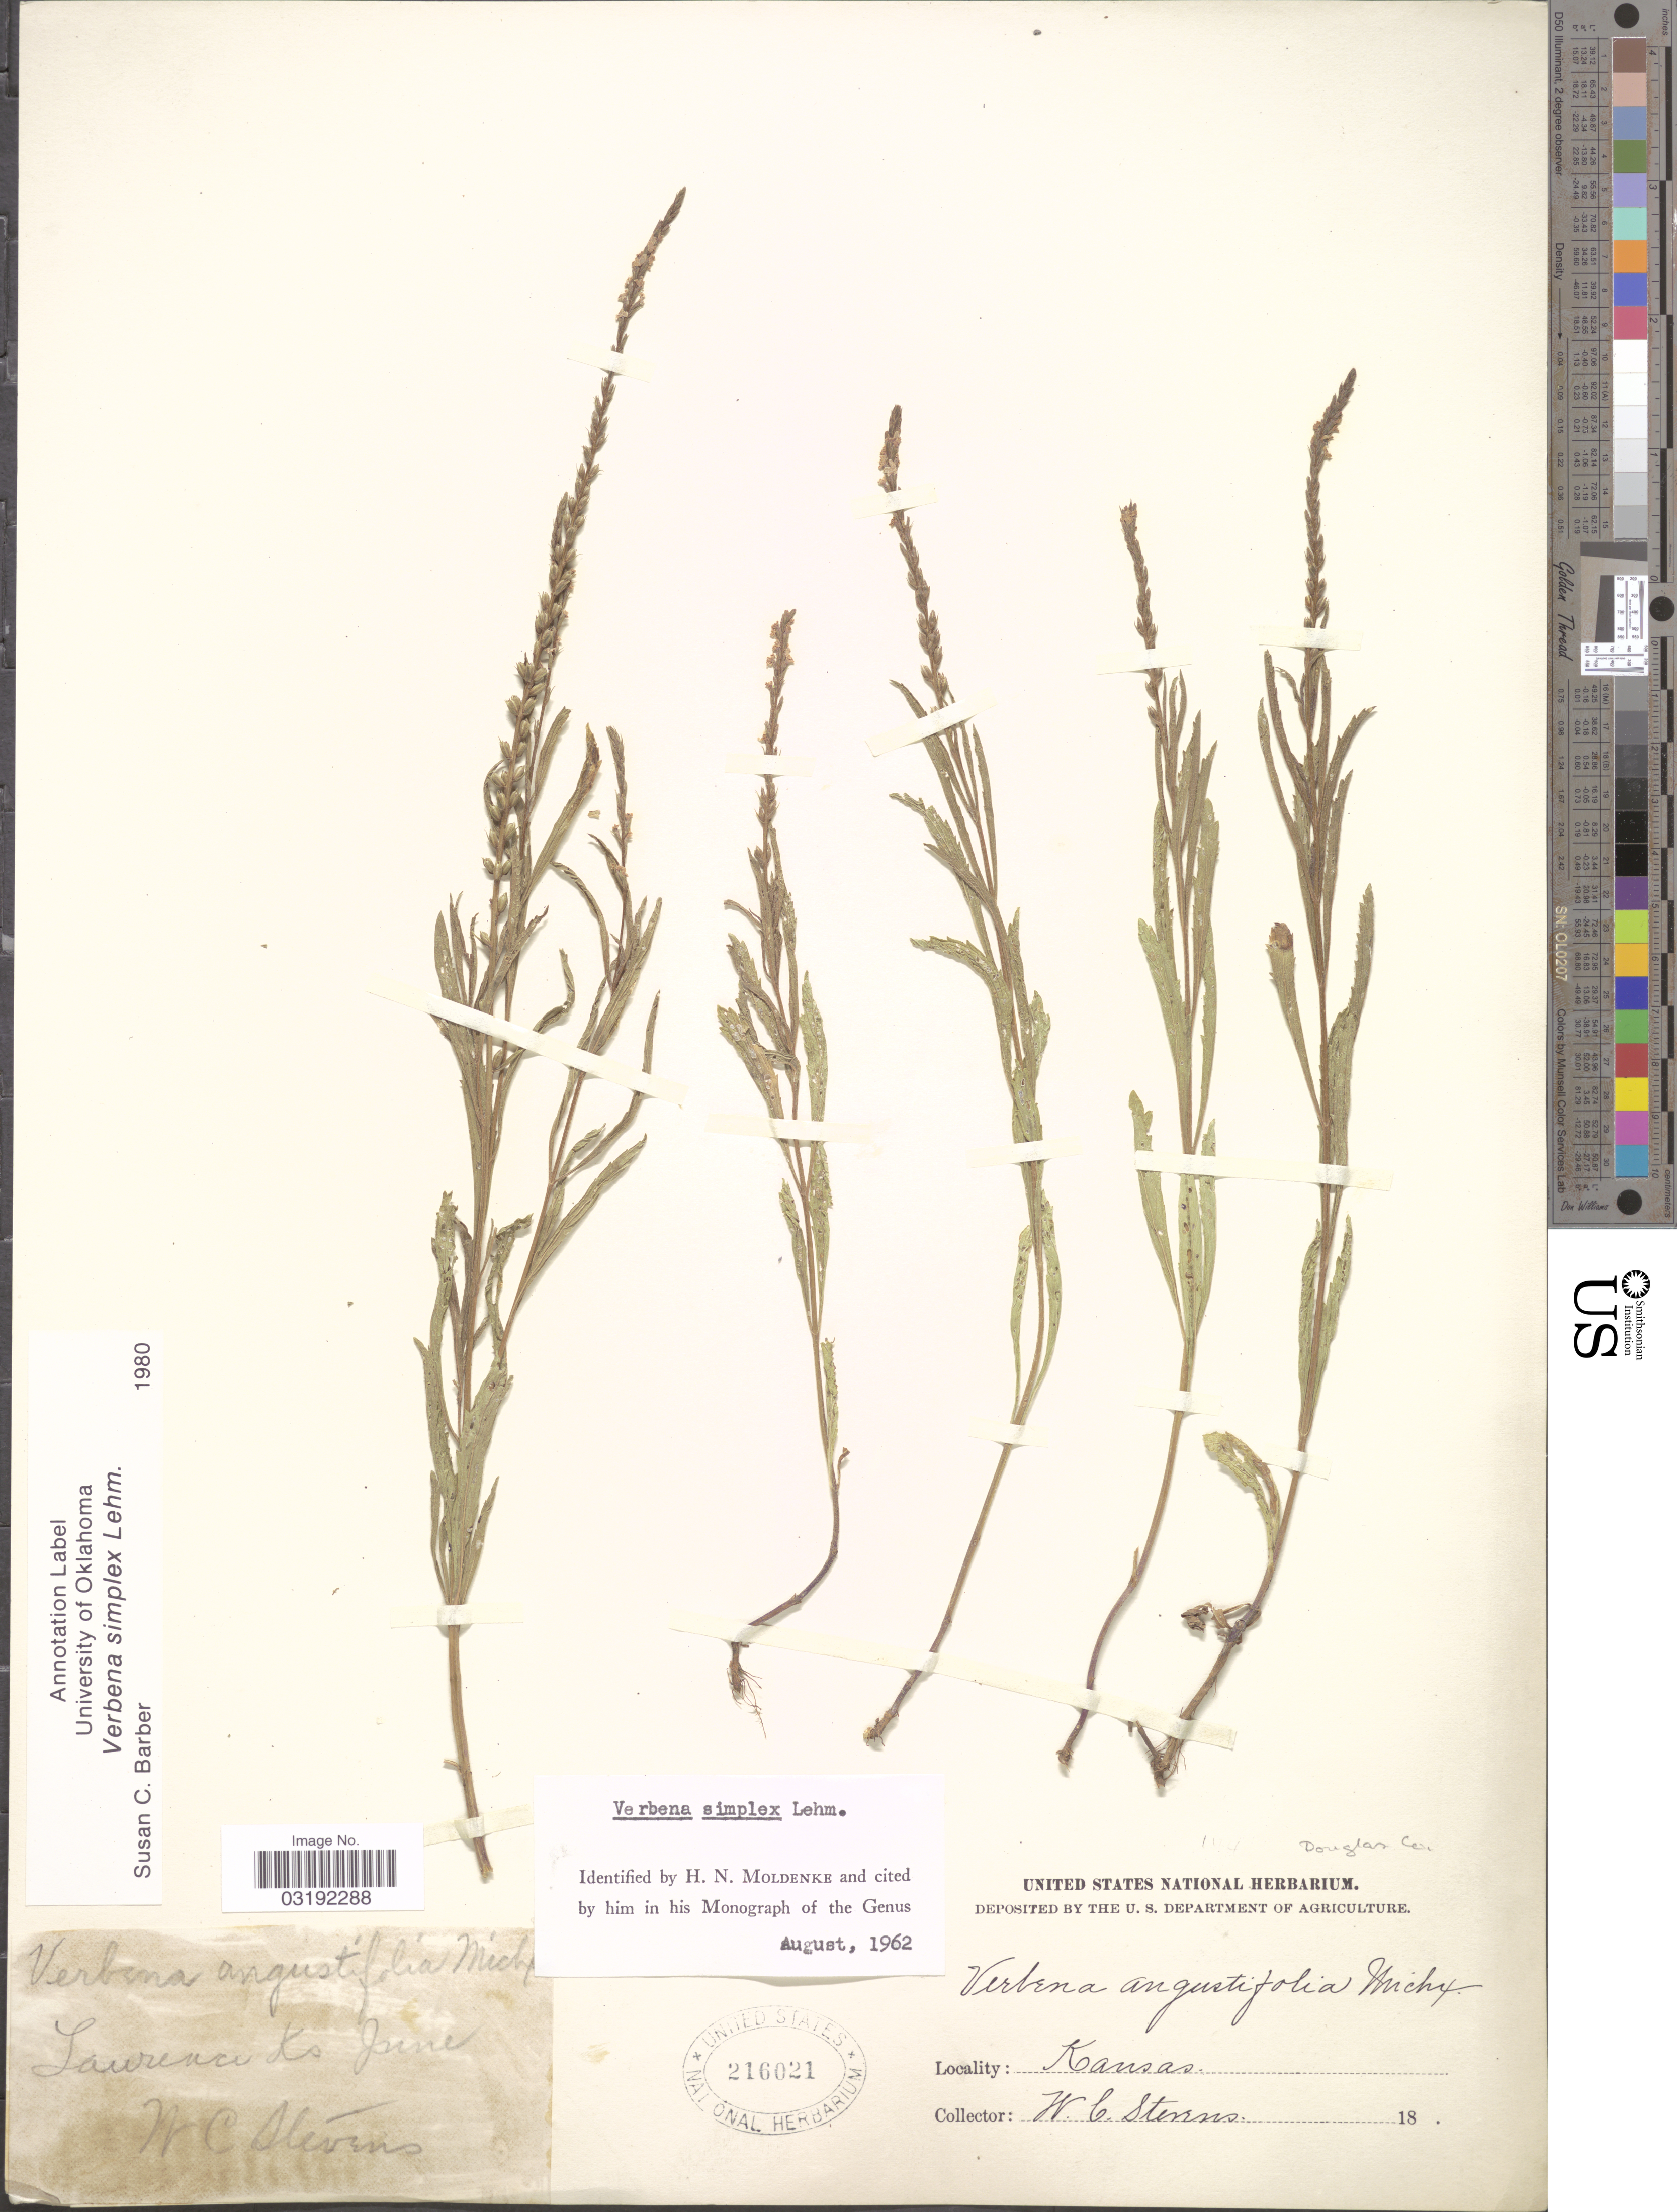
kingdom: Plantae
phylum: Tracheophyta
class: Magnoliopsida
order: Lamiales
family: Verbenaceae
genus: Verbena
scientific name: Verbena simplex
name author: F. Lehm.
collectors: W. C. Stevens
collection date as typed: June 18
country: United States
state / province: Kansas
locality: Lawrence. Douglas Co.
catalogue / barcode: US 216021